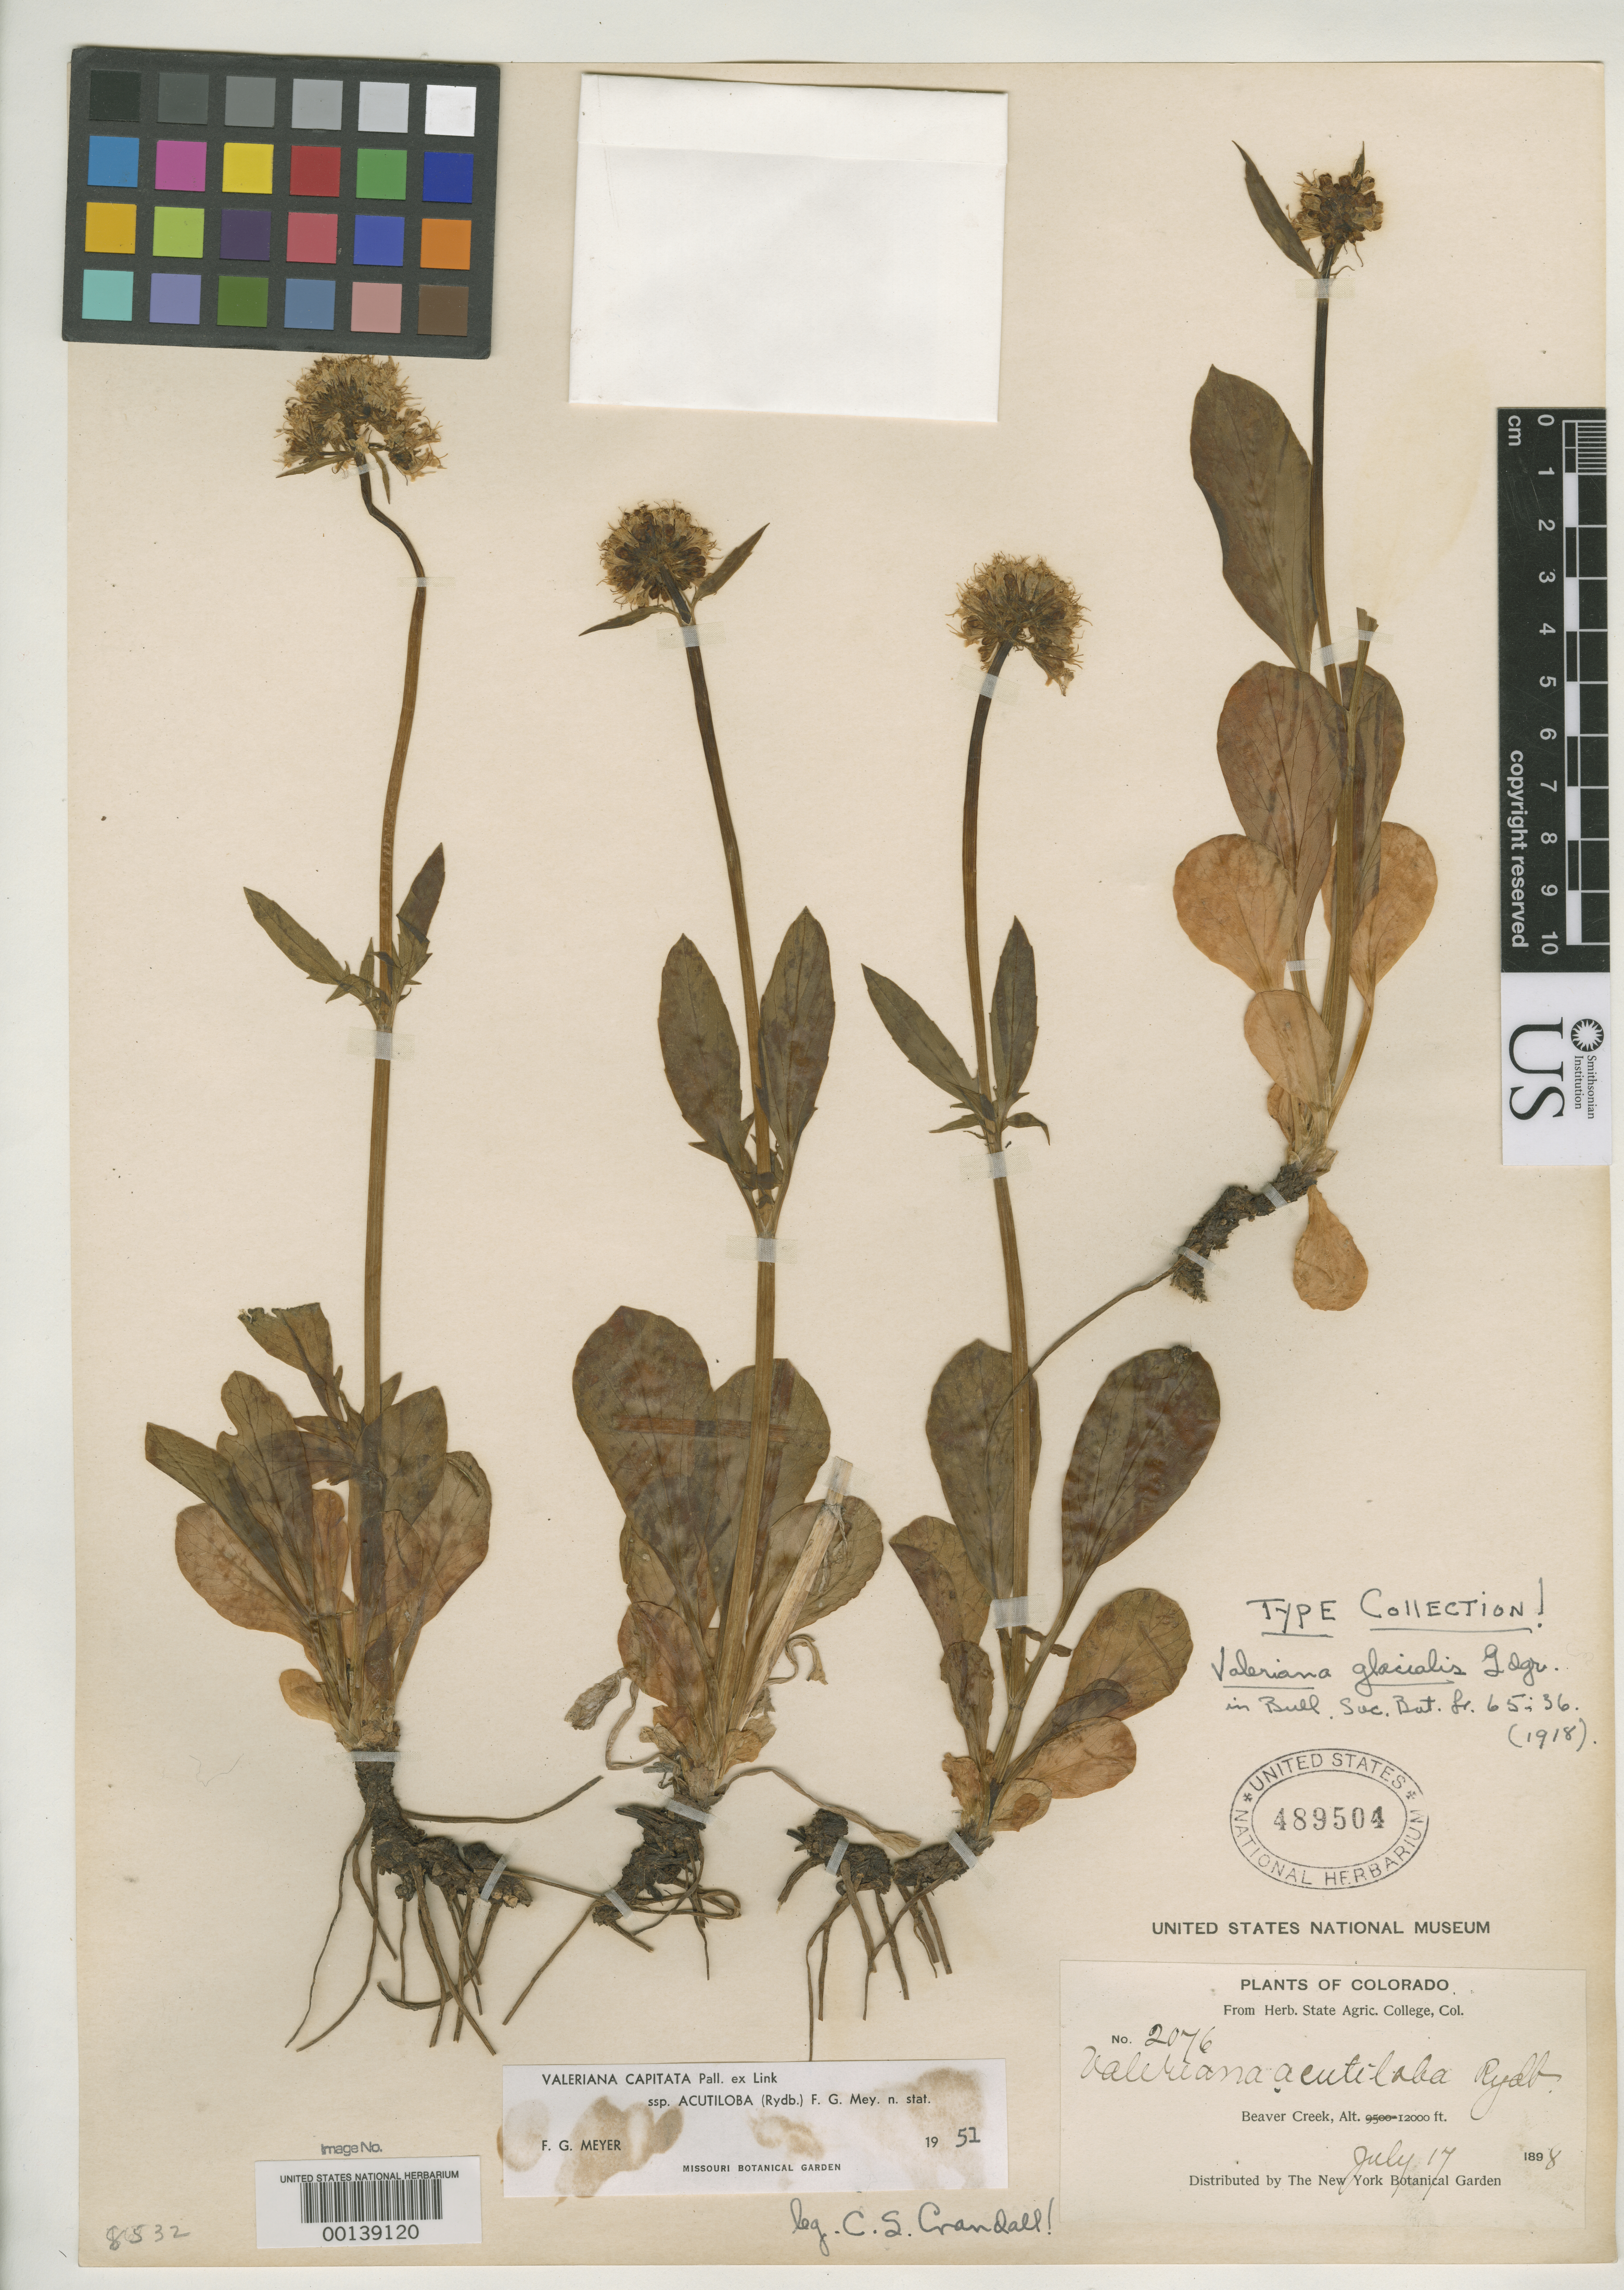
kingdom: Plantae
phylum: Tracheophyta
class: Magnoliopsida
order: Dipsacales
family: Caprifoliaceae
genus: Valeriana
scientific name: Valeriana glacialis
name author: Gand.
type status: Isotype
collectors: C. Crandall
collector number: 2076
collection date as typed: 17 Jul 1898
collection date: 1898-07-17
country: United States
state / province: Colorado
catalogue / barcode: US 489504